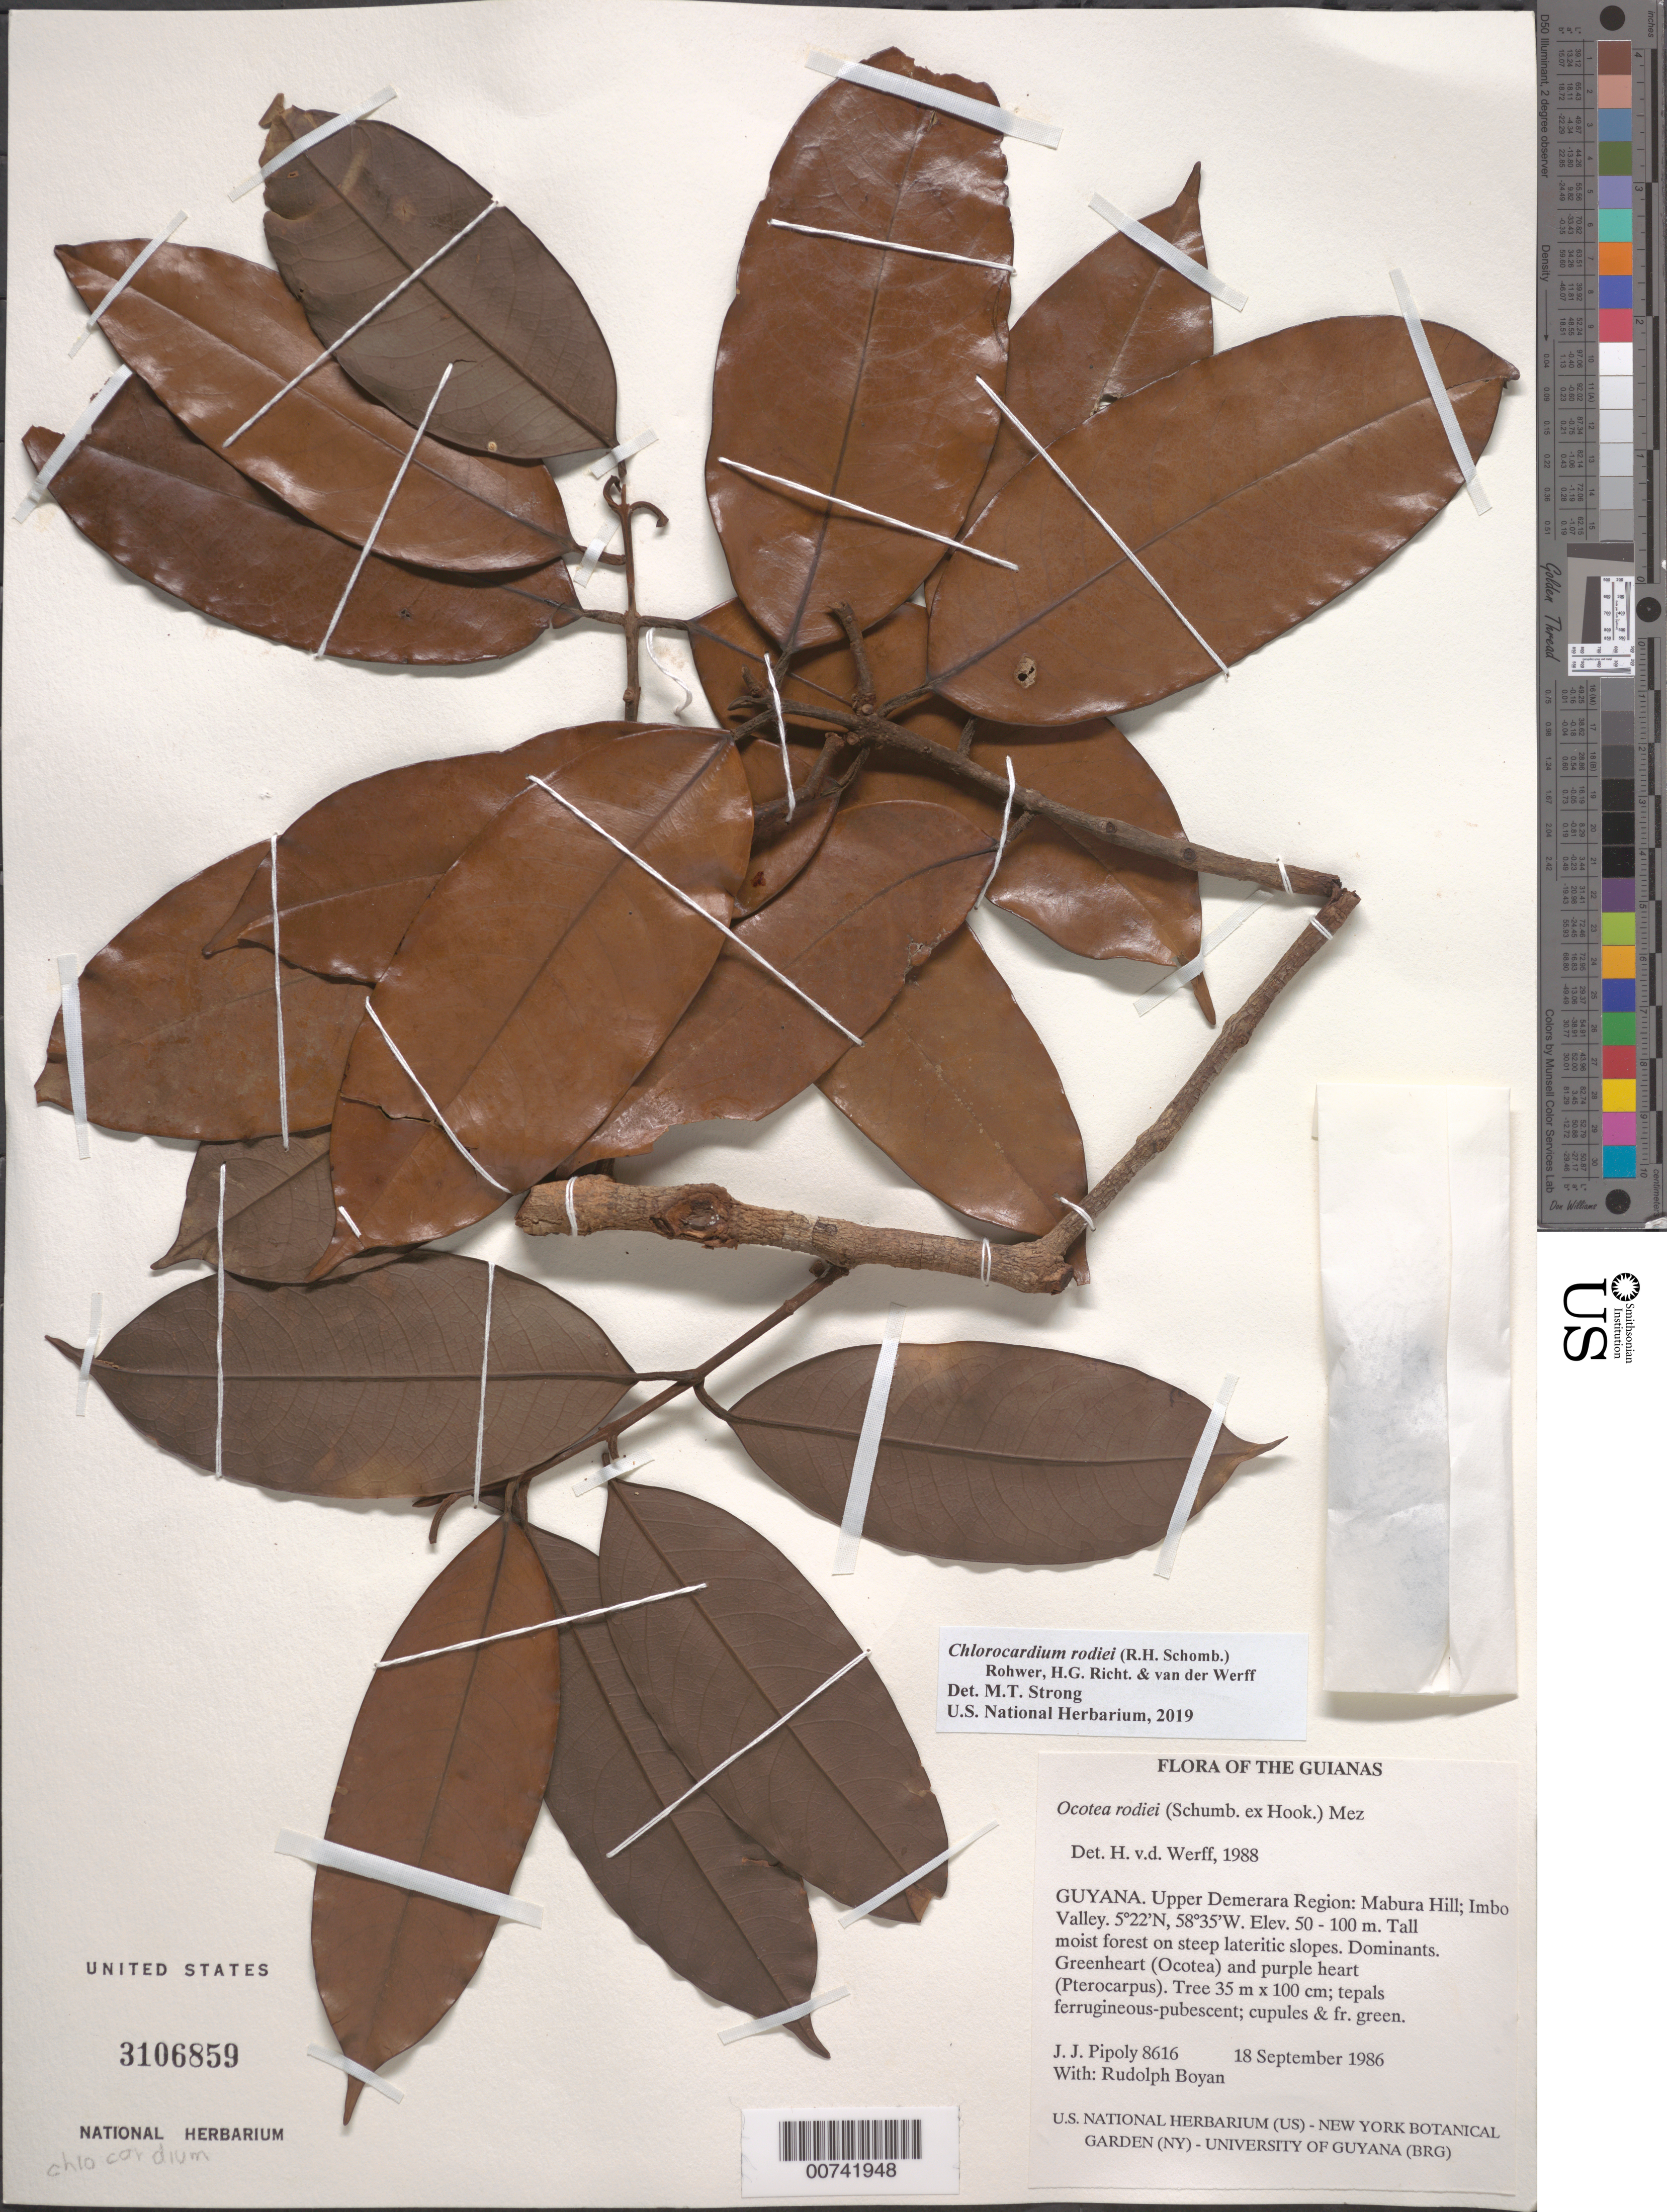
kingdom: Plantae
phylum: Tracheophyta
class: Magnoliopsida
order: Laurales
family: Lauraceae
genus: Chlorocardium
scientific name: Chlorocardium rodiei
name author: (R.H. Schomb.) Rohwer et al.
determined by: Strong, Mark T., (BOT), Smithsonian Institution - National Museum of Natural History (UNITED STATES)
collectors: J. J. Pipoly & R. Boyan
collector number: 8616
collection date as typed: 18 September 1986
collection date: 1986-09-18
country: Guyana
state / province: U. Demerara-Berbice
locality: Mabura Hill; Imbo Valley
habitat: Tall moist forest on steep lateritic slopes. Dominants. Greenheart (Ocotea) and purple heart (Pterocarpus)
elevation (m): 50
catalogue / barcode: US 3106859